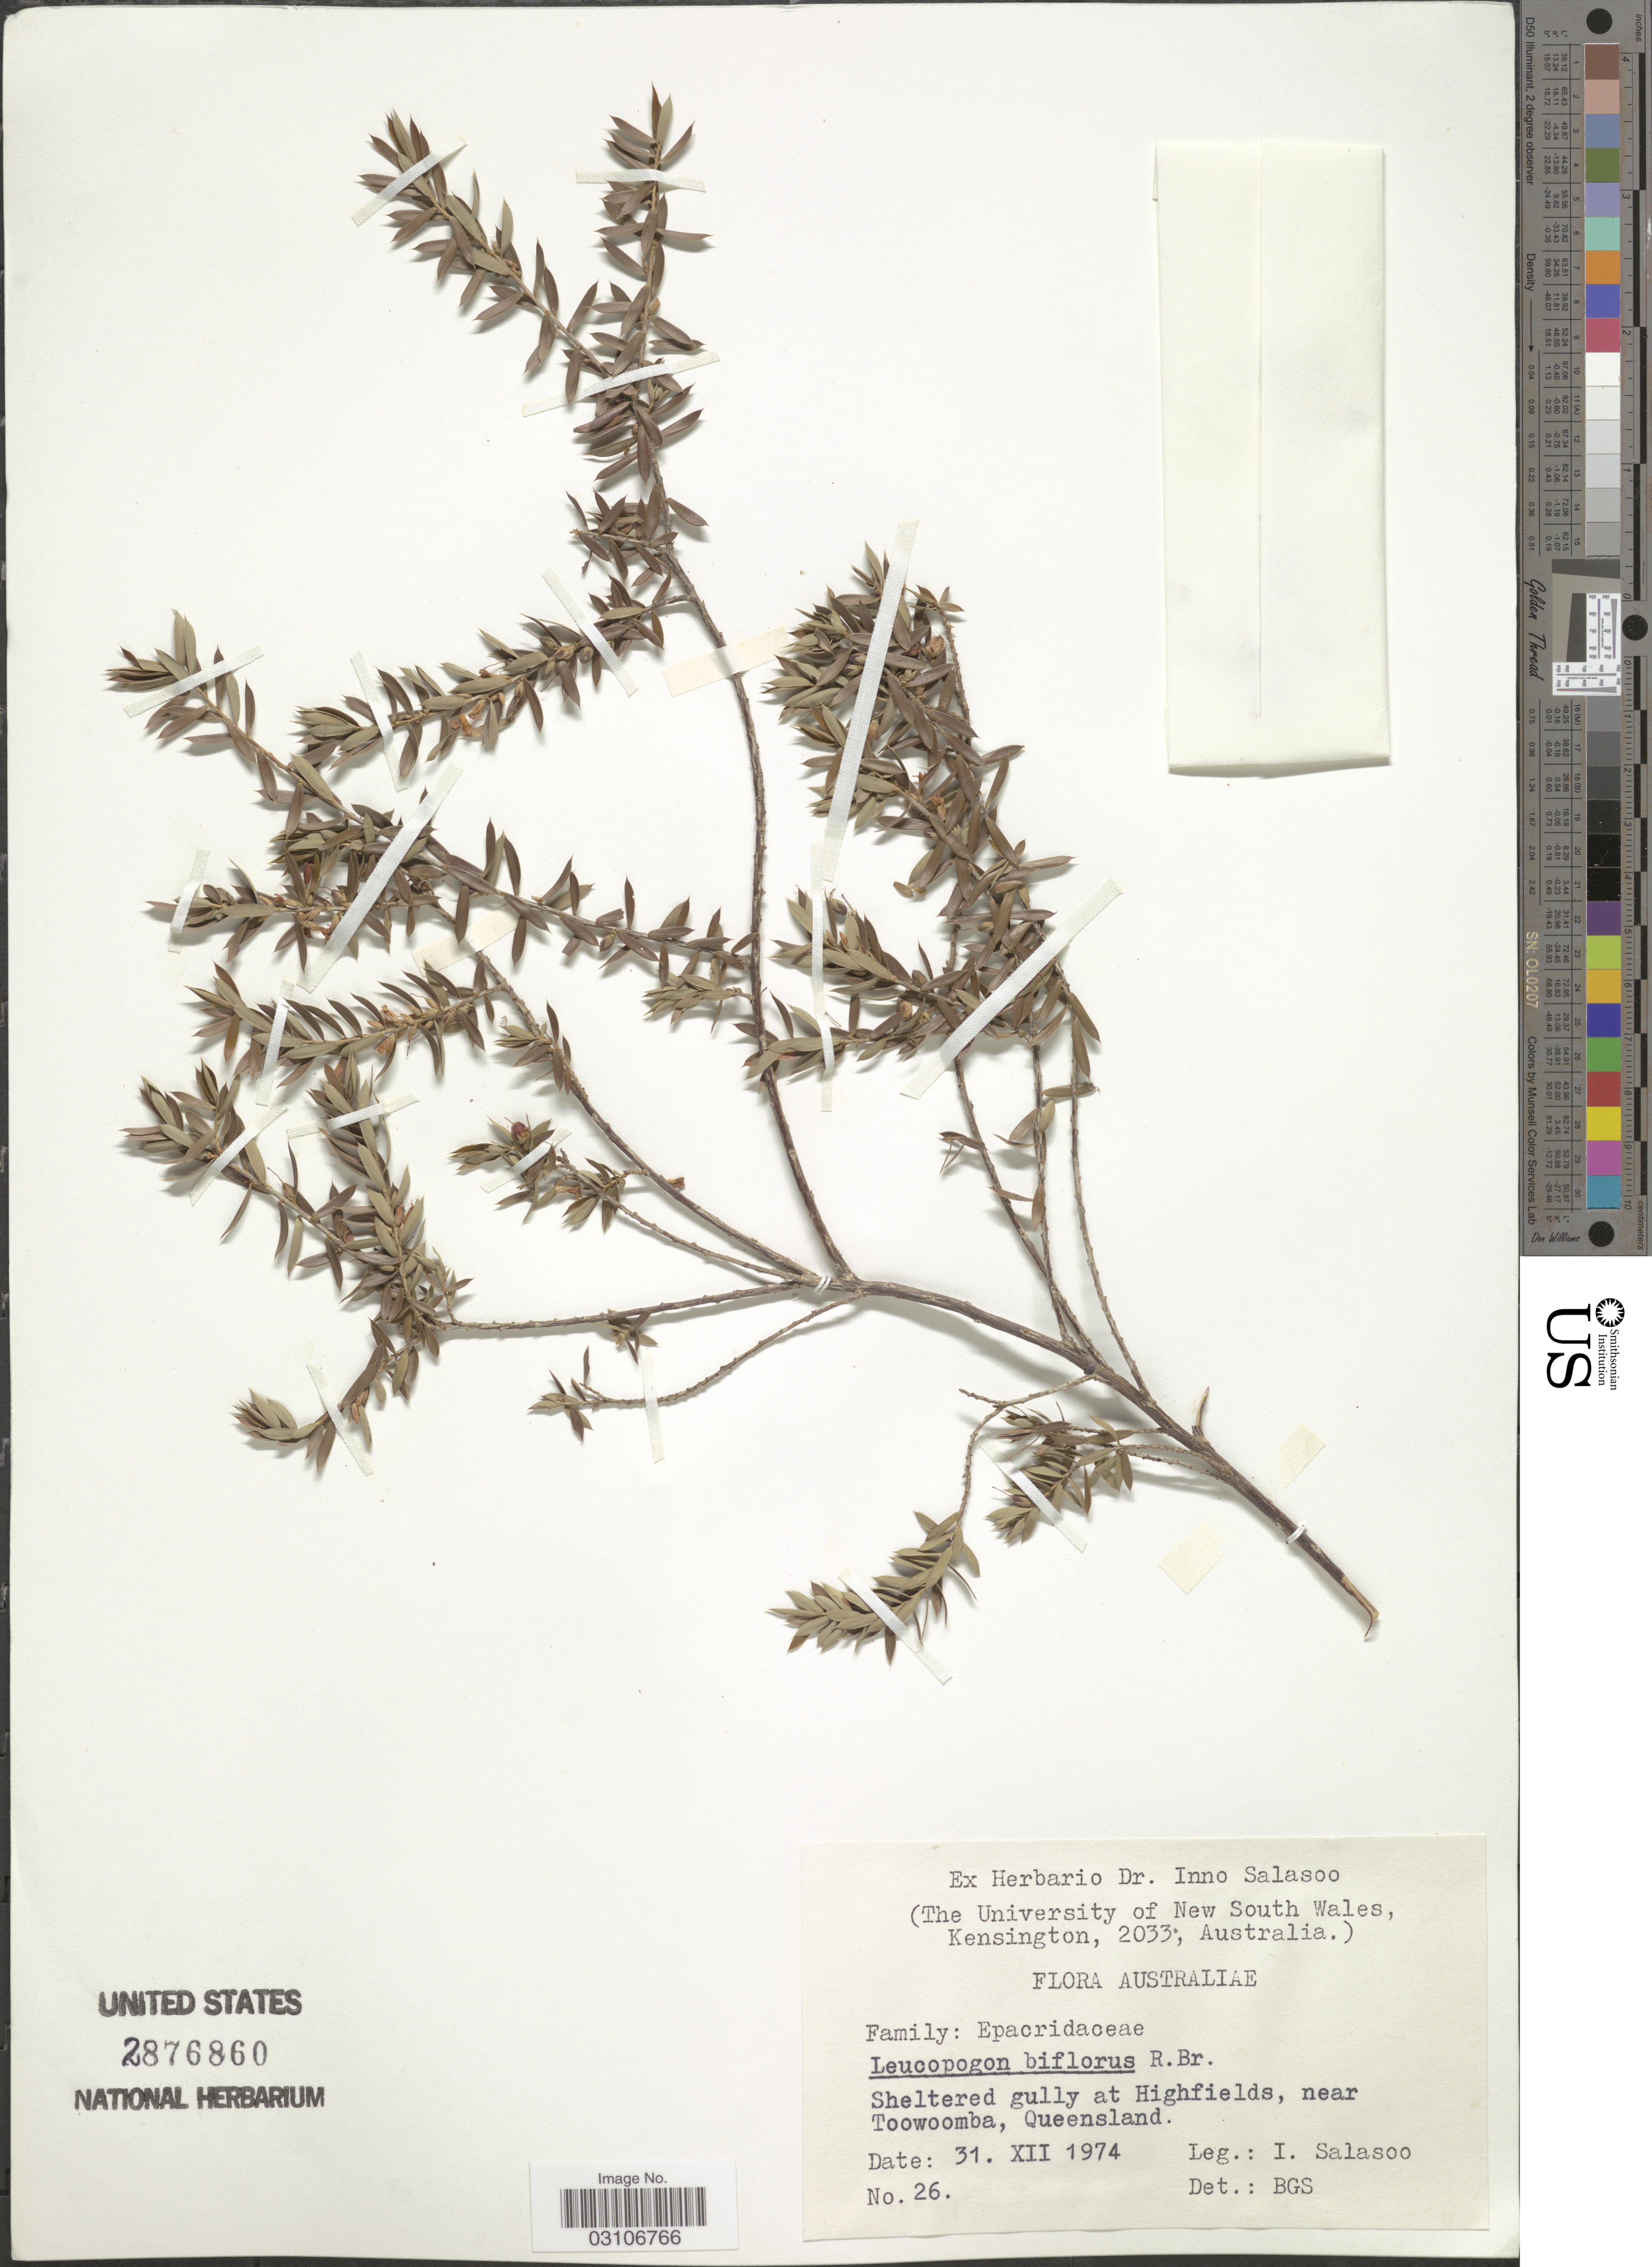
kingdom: Plantae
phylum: Tracheophyta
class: Magnoliopsida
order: Ericales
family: Ericaceae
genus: Leucopogon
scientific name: Leucopogon biflorus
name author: R. Br.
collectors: I. Salasoo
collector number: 26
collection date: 1974-12-31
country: Australia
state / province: Queensland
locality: Sheltered gully at Highfields, near Toowoomba.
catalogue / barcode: US 2876860